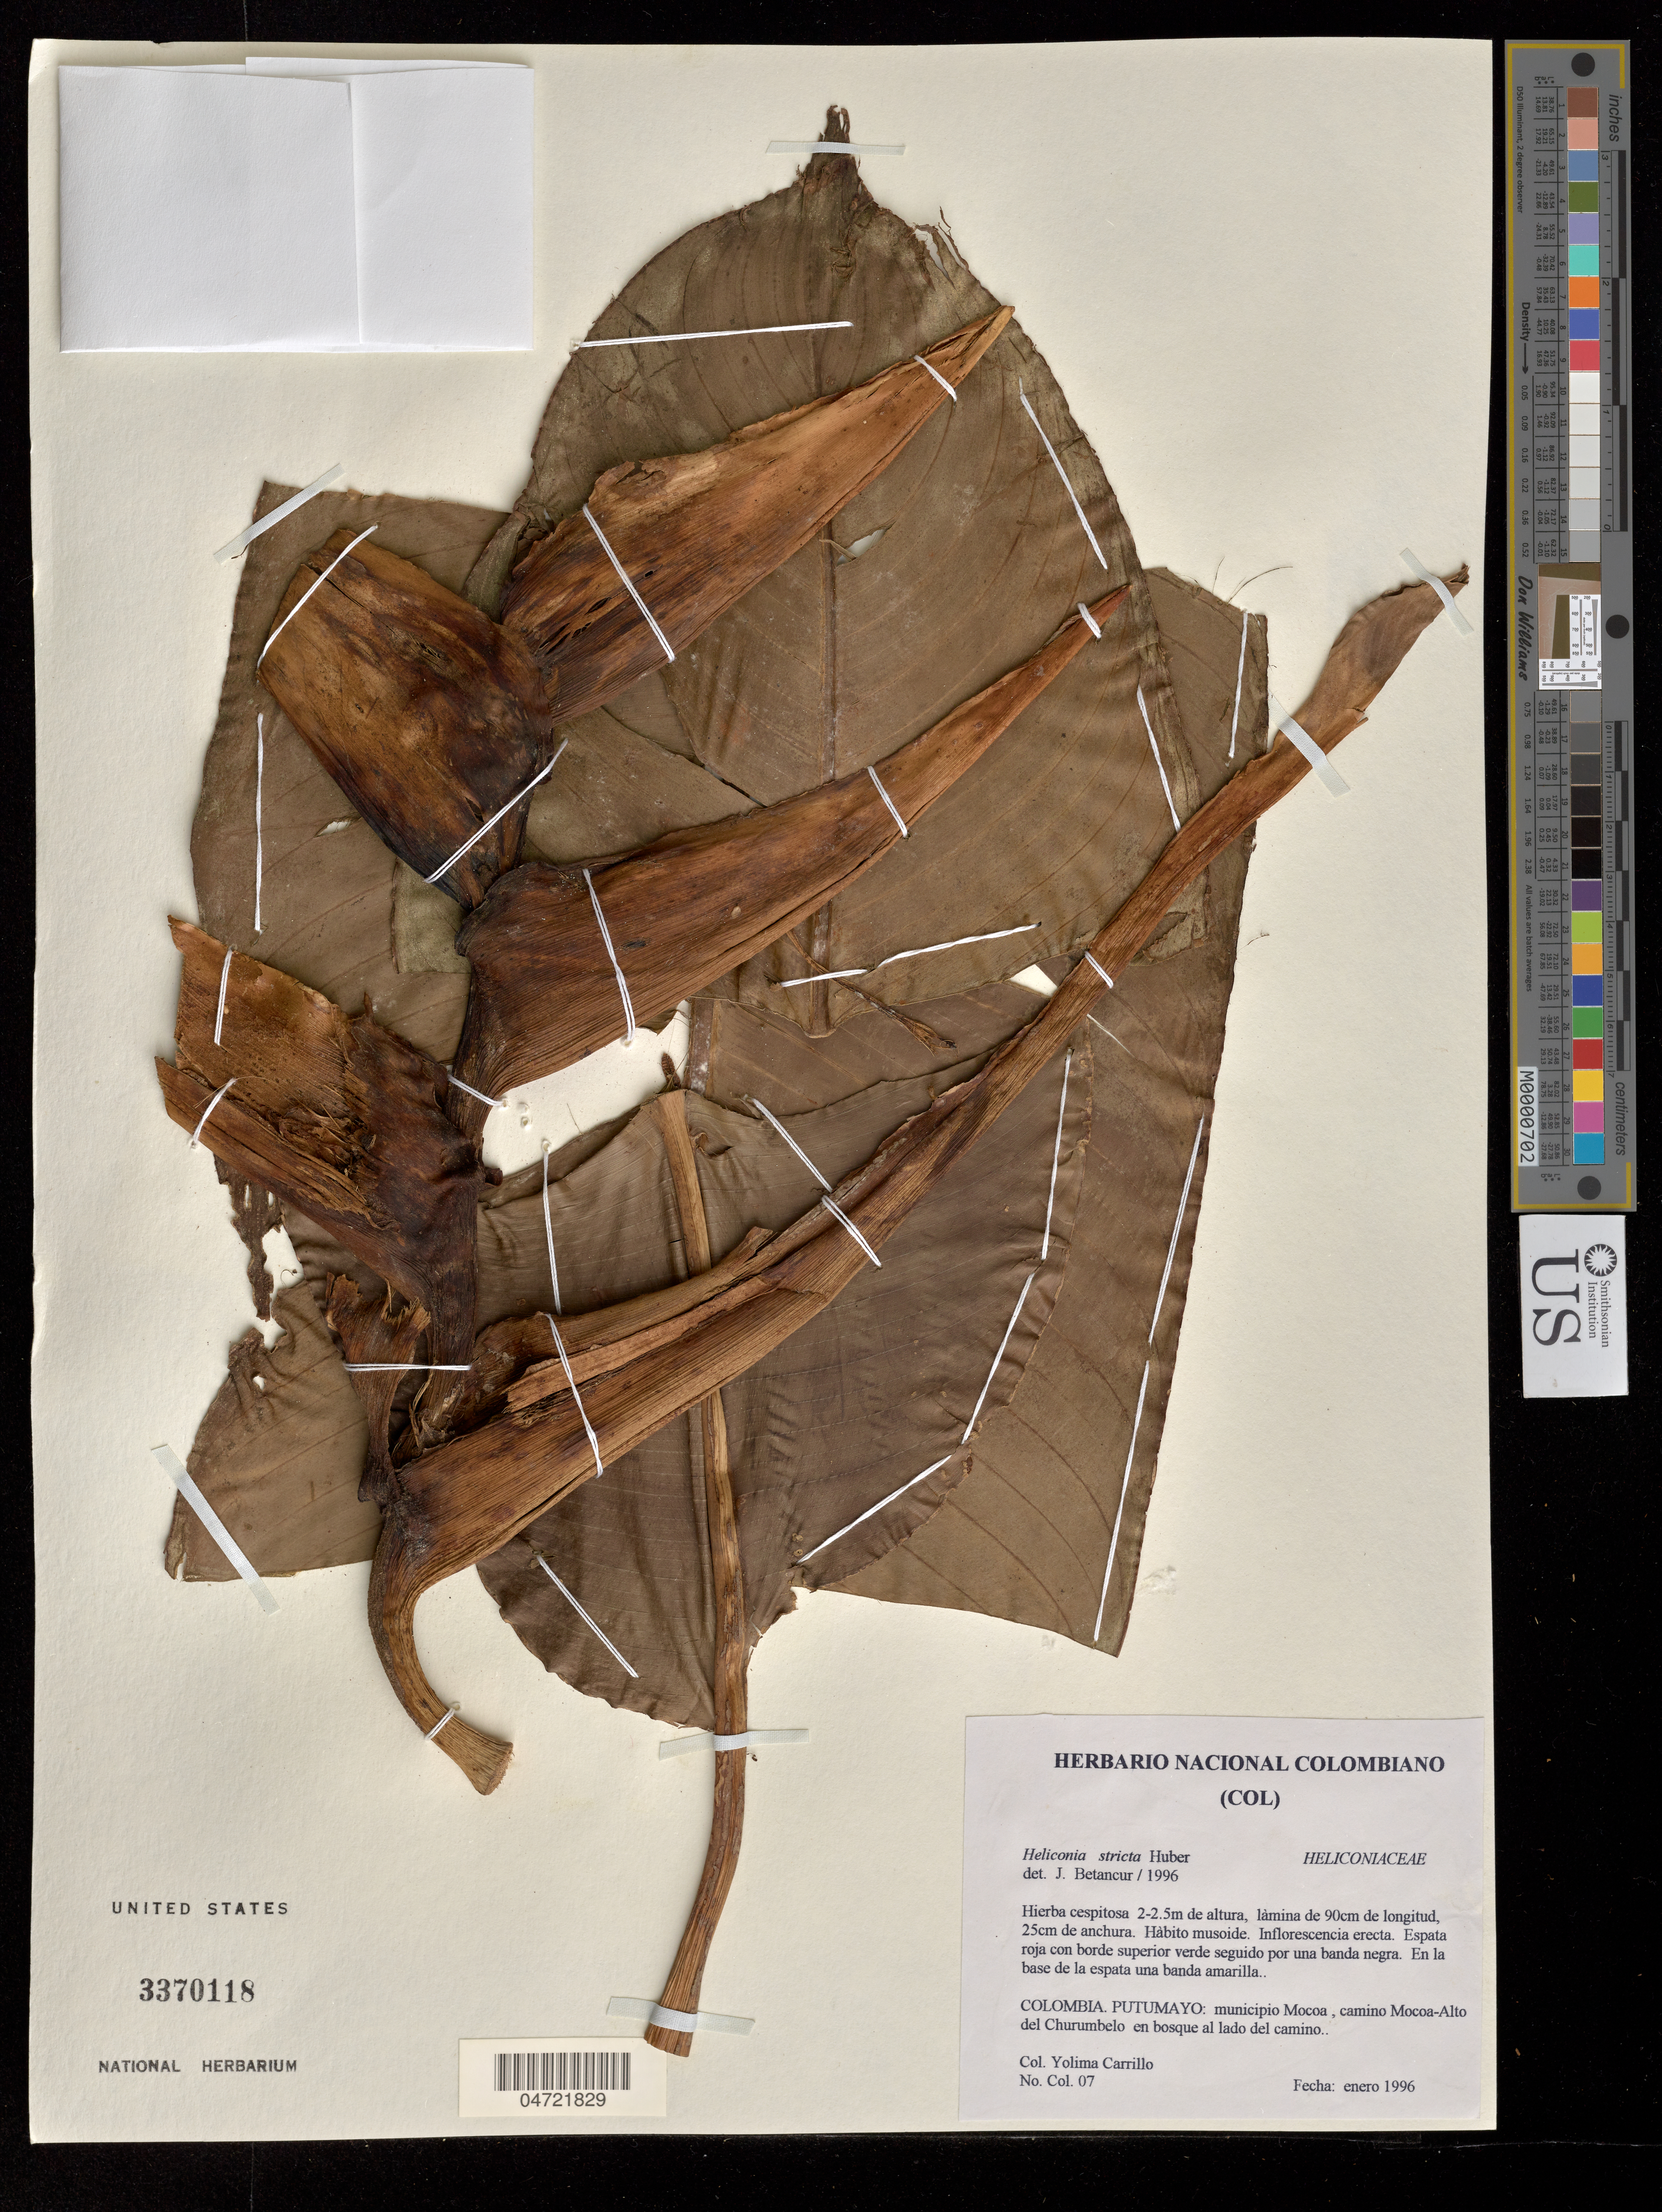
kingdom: Plantae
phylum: Tracheophyta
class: Liliopsida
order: Zingiberales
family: Heliconiaceae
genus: Heliconia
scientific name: Heliconia stricta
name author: Huber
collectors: Y. Carrillo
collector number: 7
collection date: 1996-01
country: Colombia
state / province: Putumayo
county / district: Mocoa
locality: Camino Mocoa-Alto del Churumbelo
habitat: En bosque al lado del camino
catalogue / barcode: US 3370118